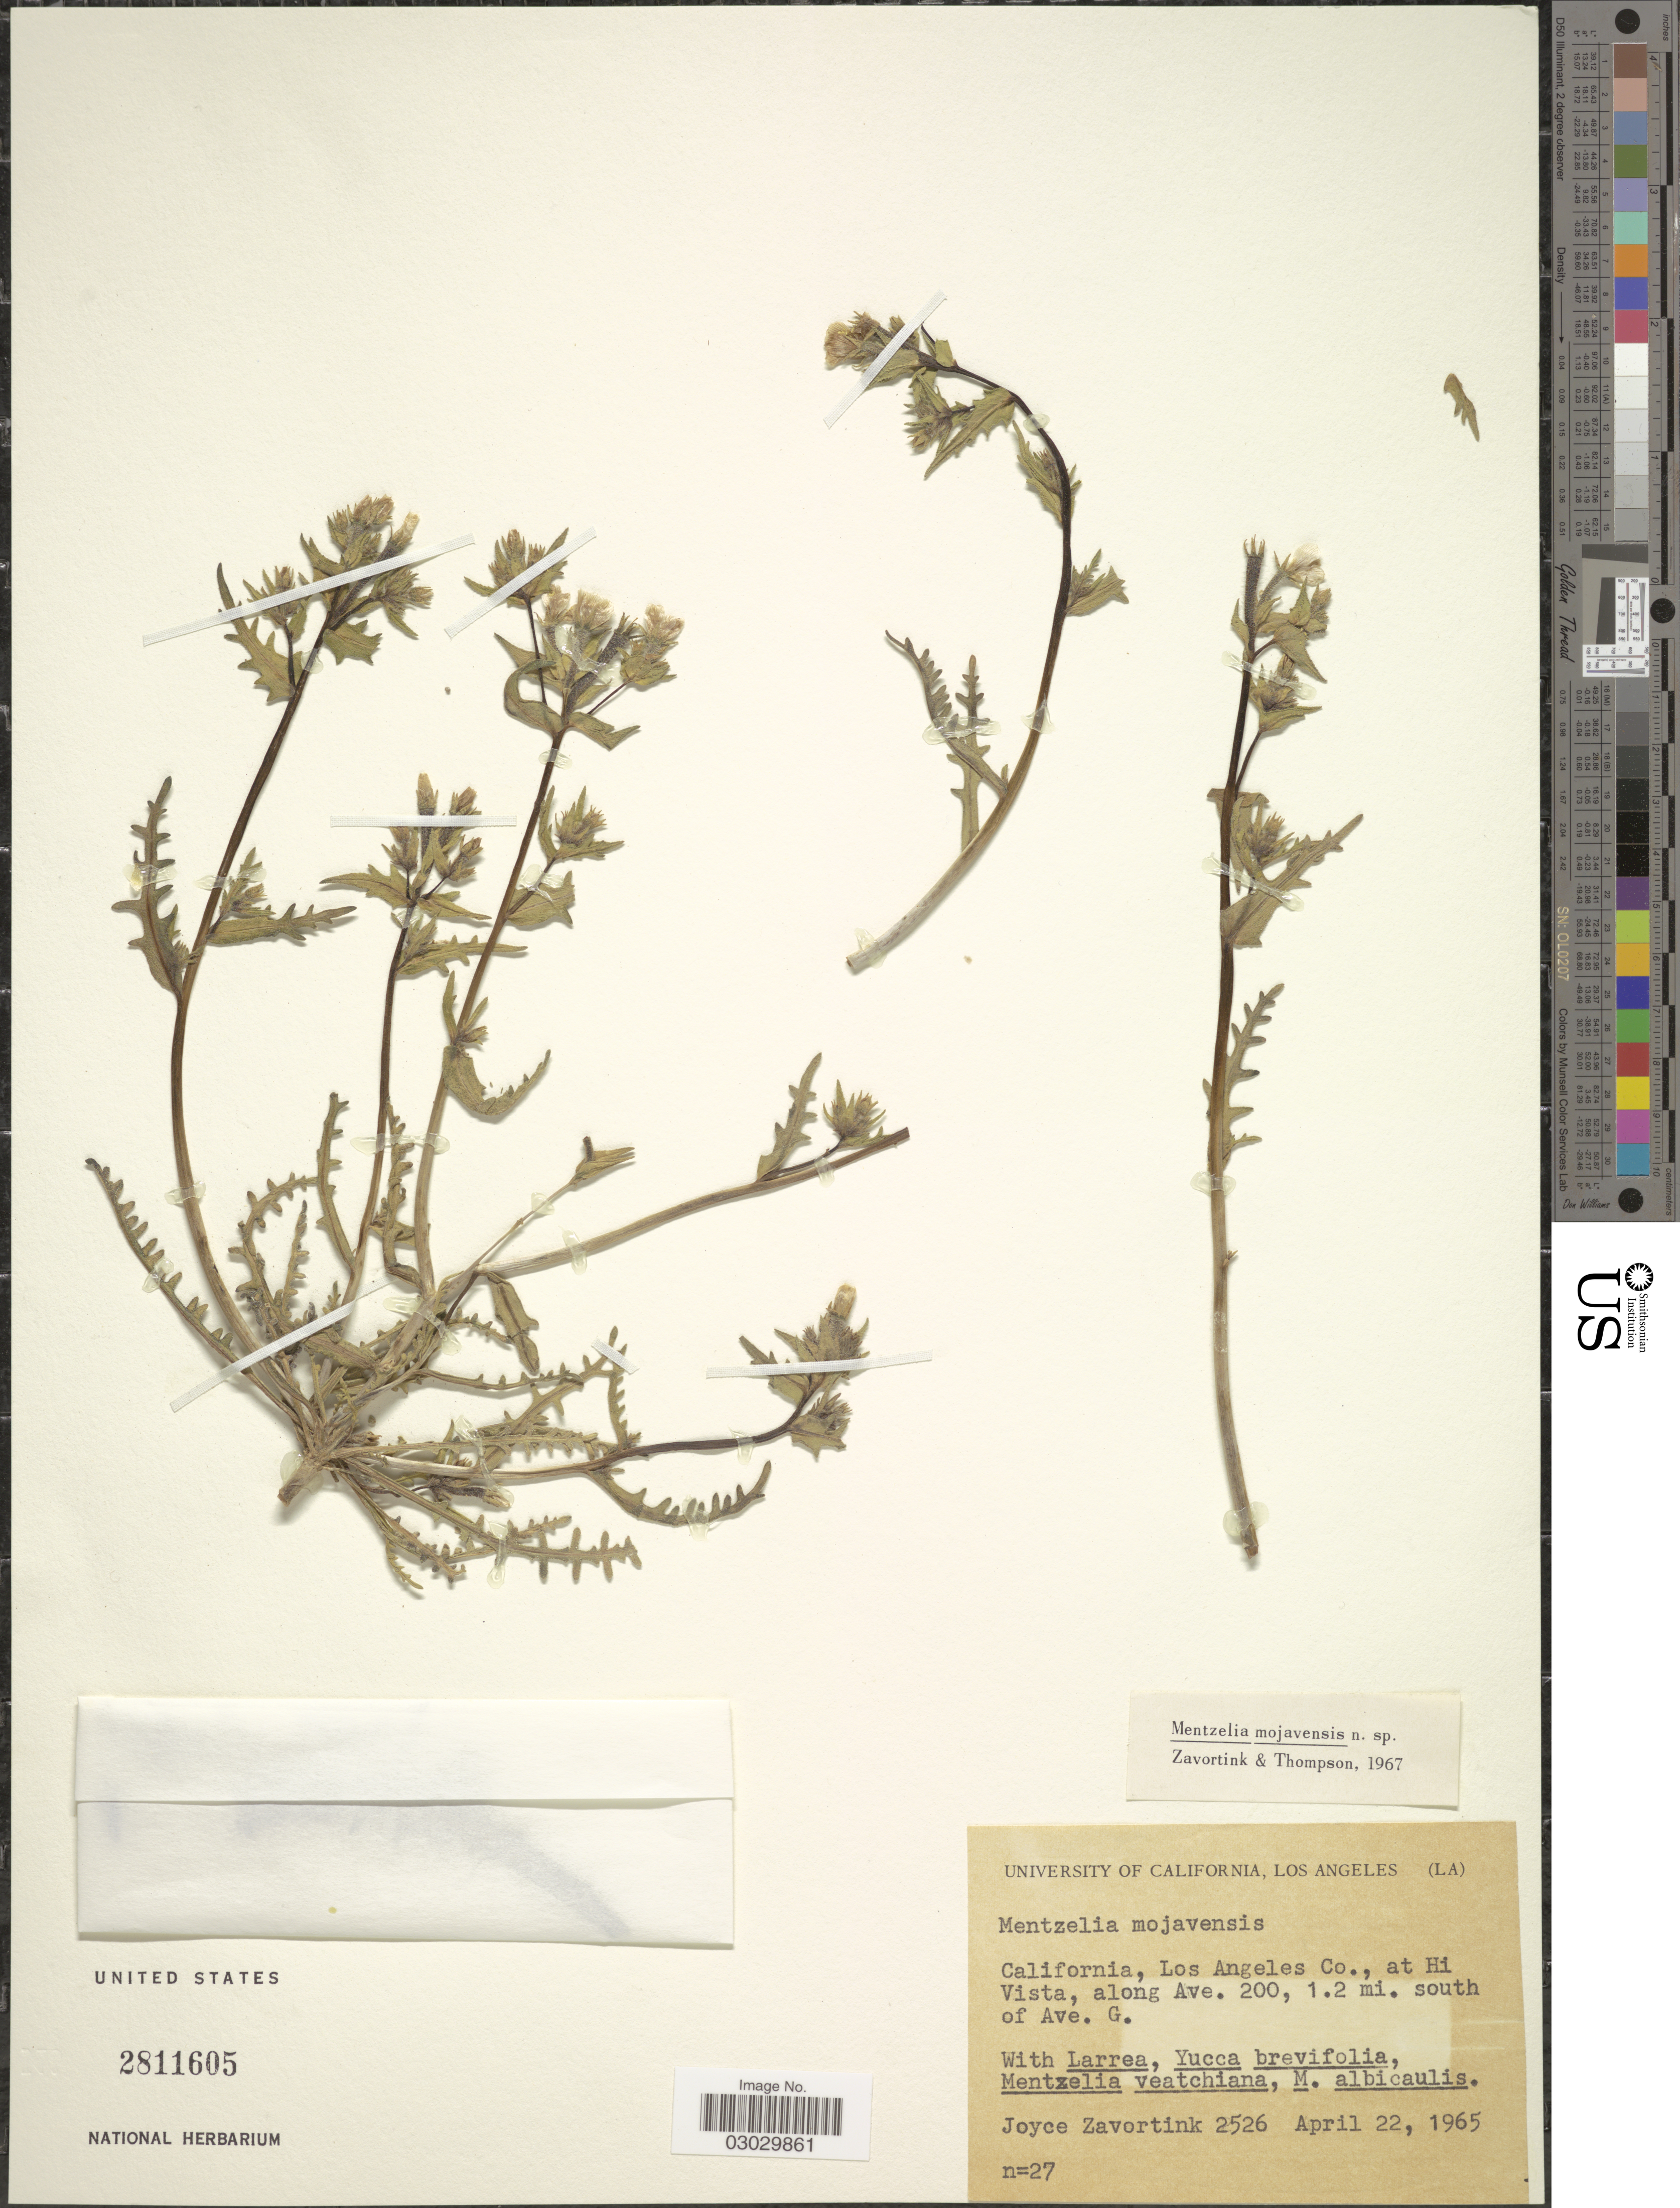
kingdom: Plantae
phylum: Tracheophyta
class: Magnoliopsida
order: Cornales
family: Loasaceae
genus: Mentzelia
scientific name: Mentzelia mojavensis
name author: H.J. Thomps. & J.E. Roberts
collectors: J. Zavortink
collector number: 2526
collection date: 1965-04-22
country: United States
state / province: California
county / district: Los Angeles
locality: Los Angeles Co., at Hi Vista, along Ave. 200, 1.2 mi. south of Ave. G.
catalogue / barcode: US 2811605